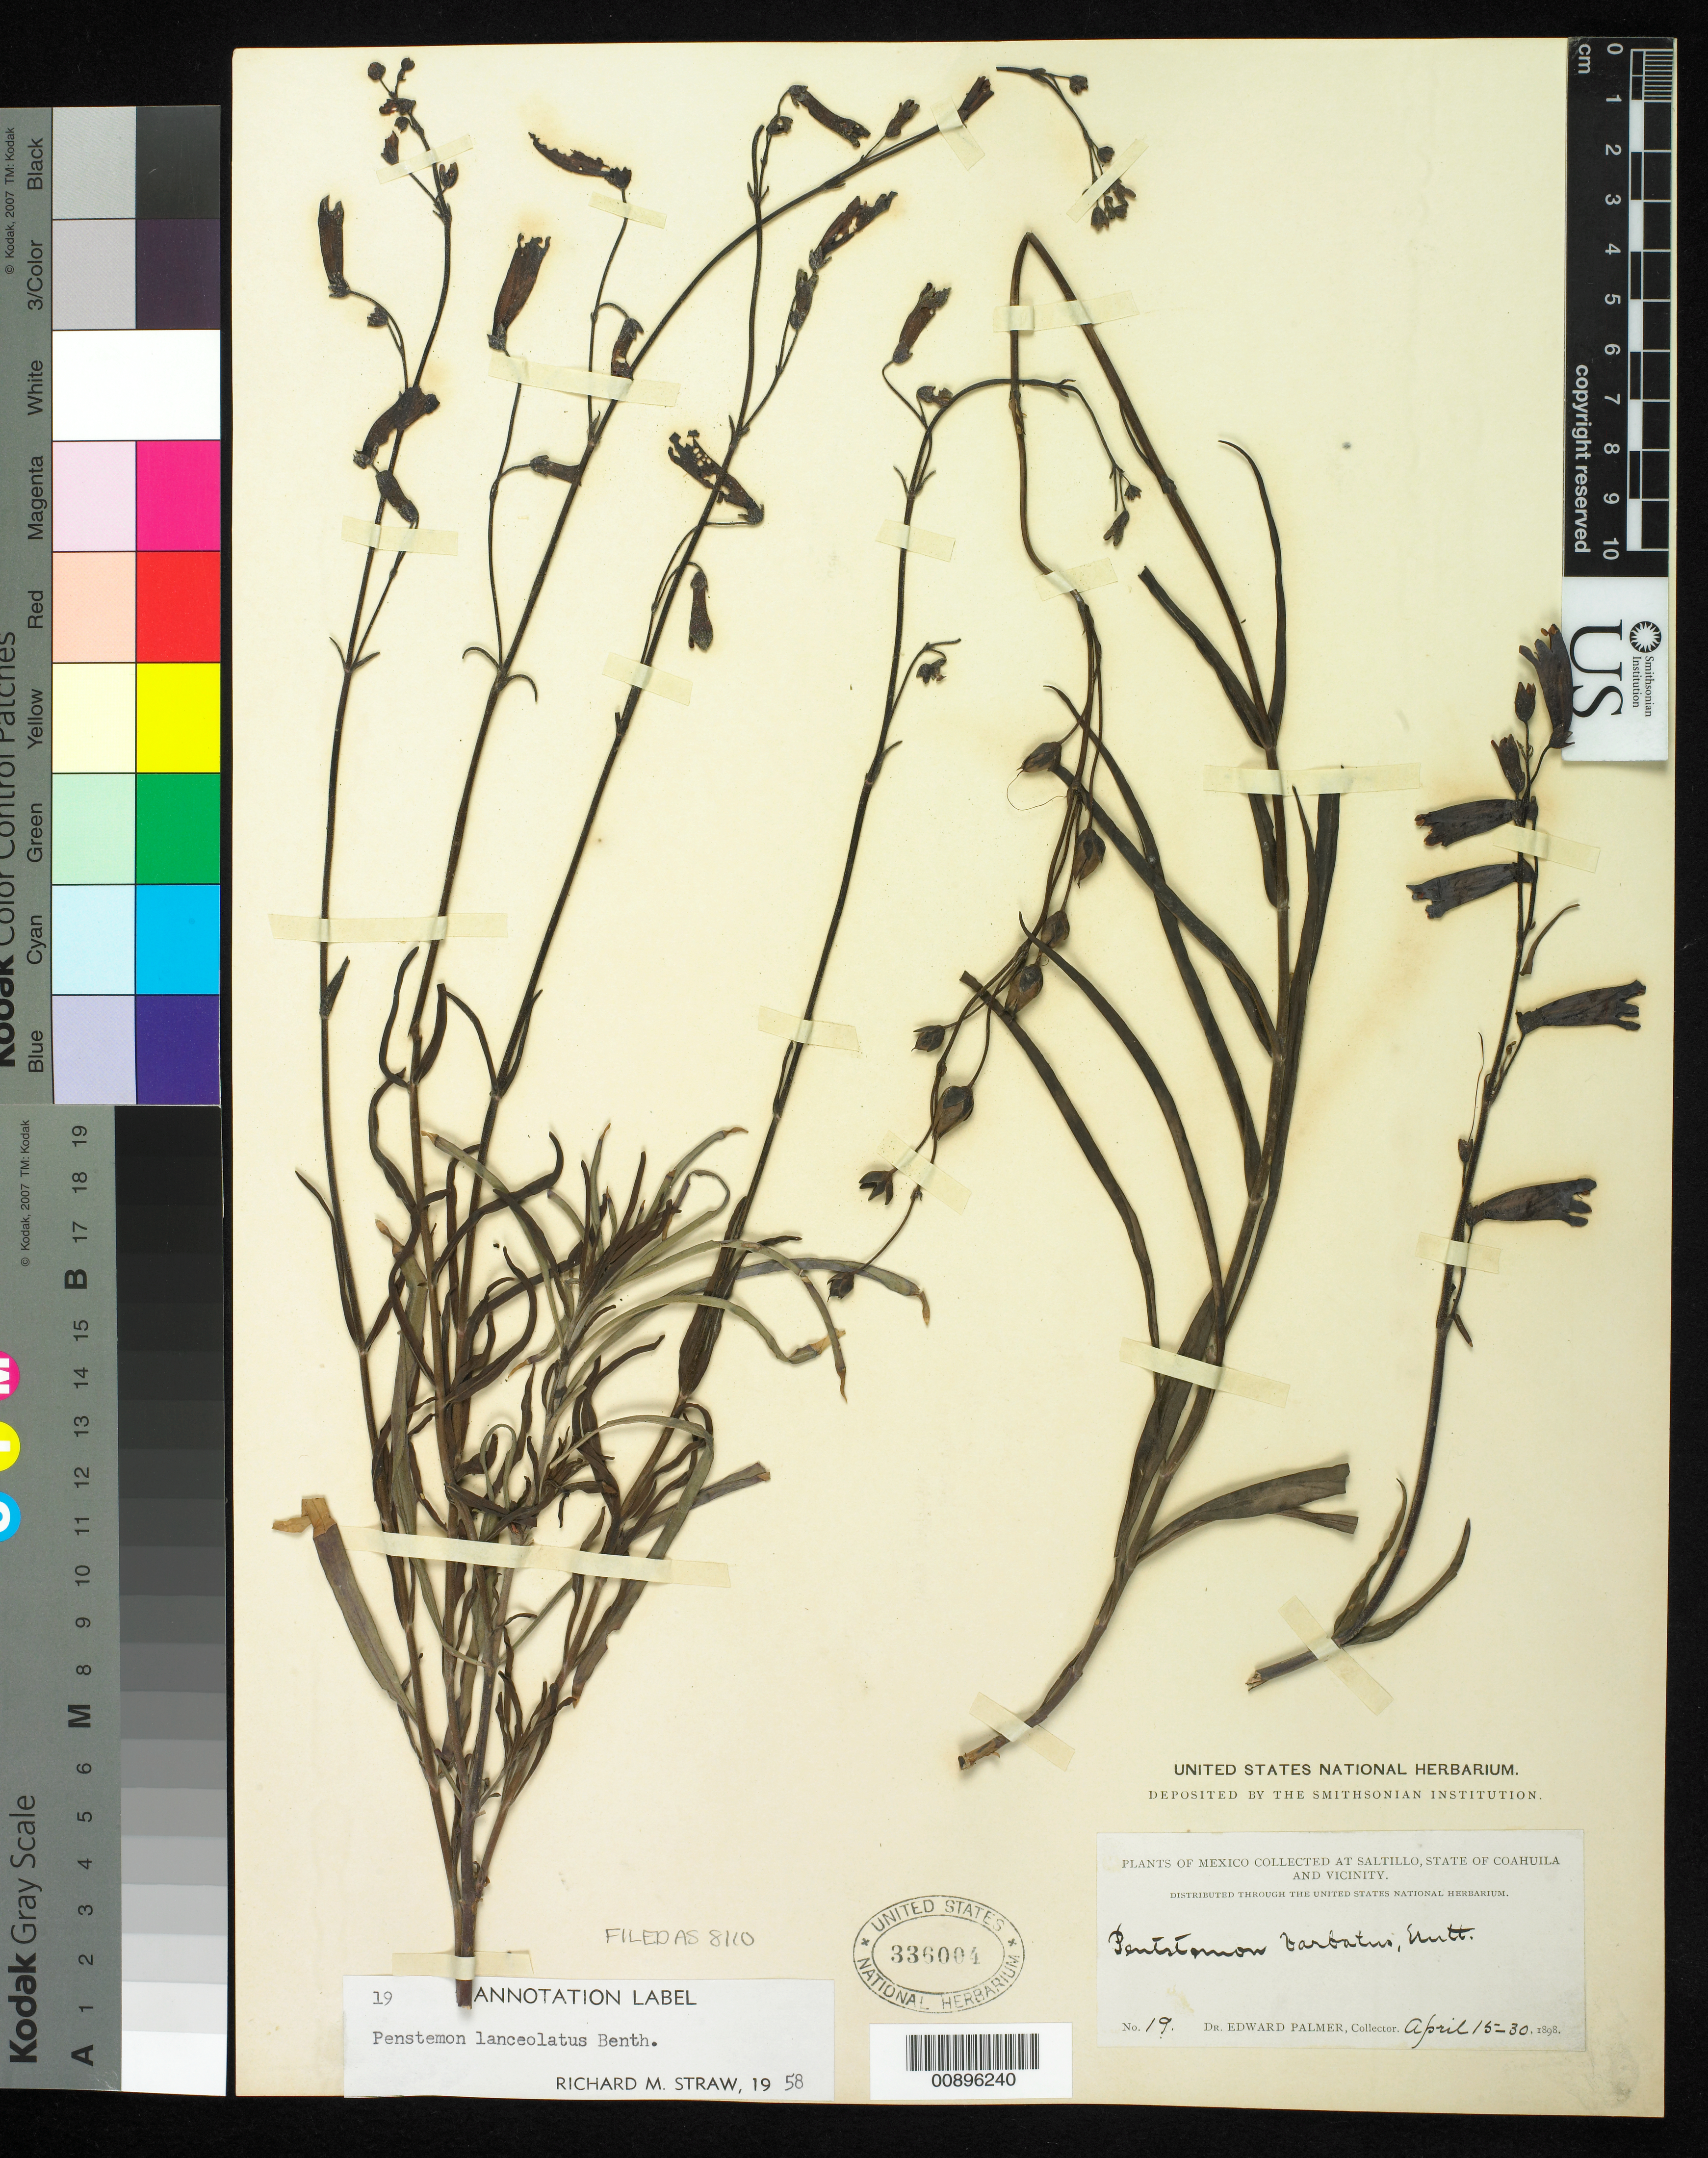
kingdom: Plantae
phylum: Tracheophyta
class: Magnoliopsida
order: Lamiales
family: Plantaginaceae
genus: Penstemon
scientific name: Penstemon lanceolatus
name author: Benth.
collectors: E. Palmer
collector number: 19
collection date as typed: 15 Apr 1898 to 30 Apr 1898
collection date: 1898-04-15/1898-04-30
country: Mexico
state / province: Coahuila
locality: Saltillo, Coahuila and vicinity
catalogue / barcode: US 336004